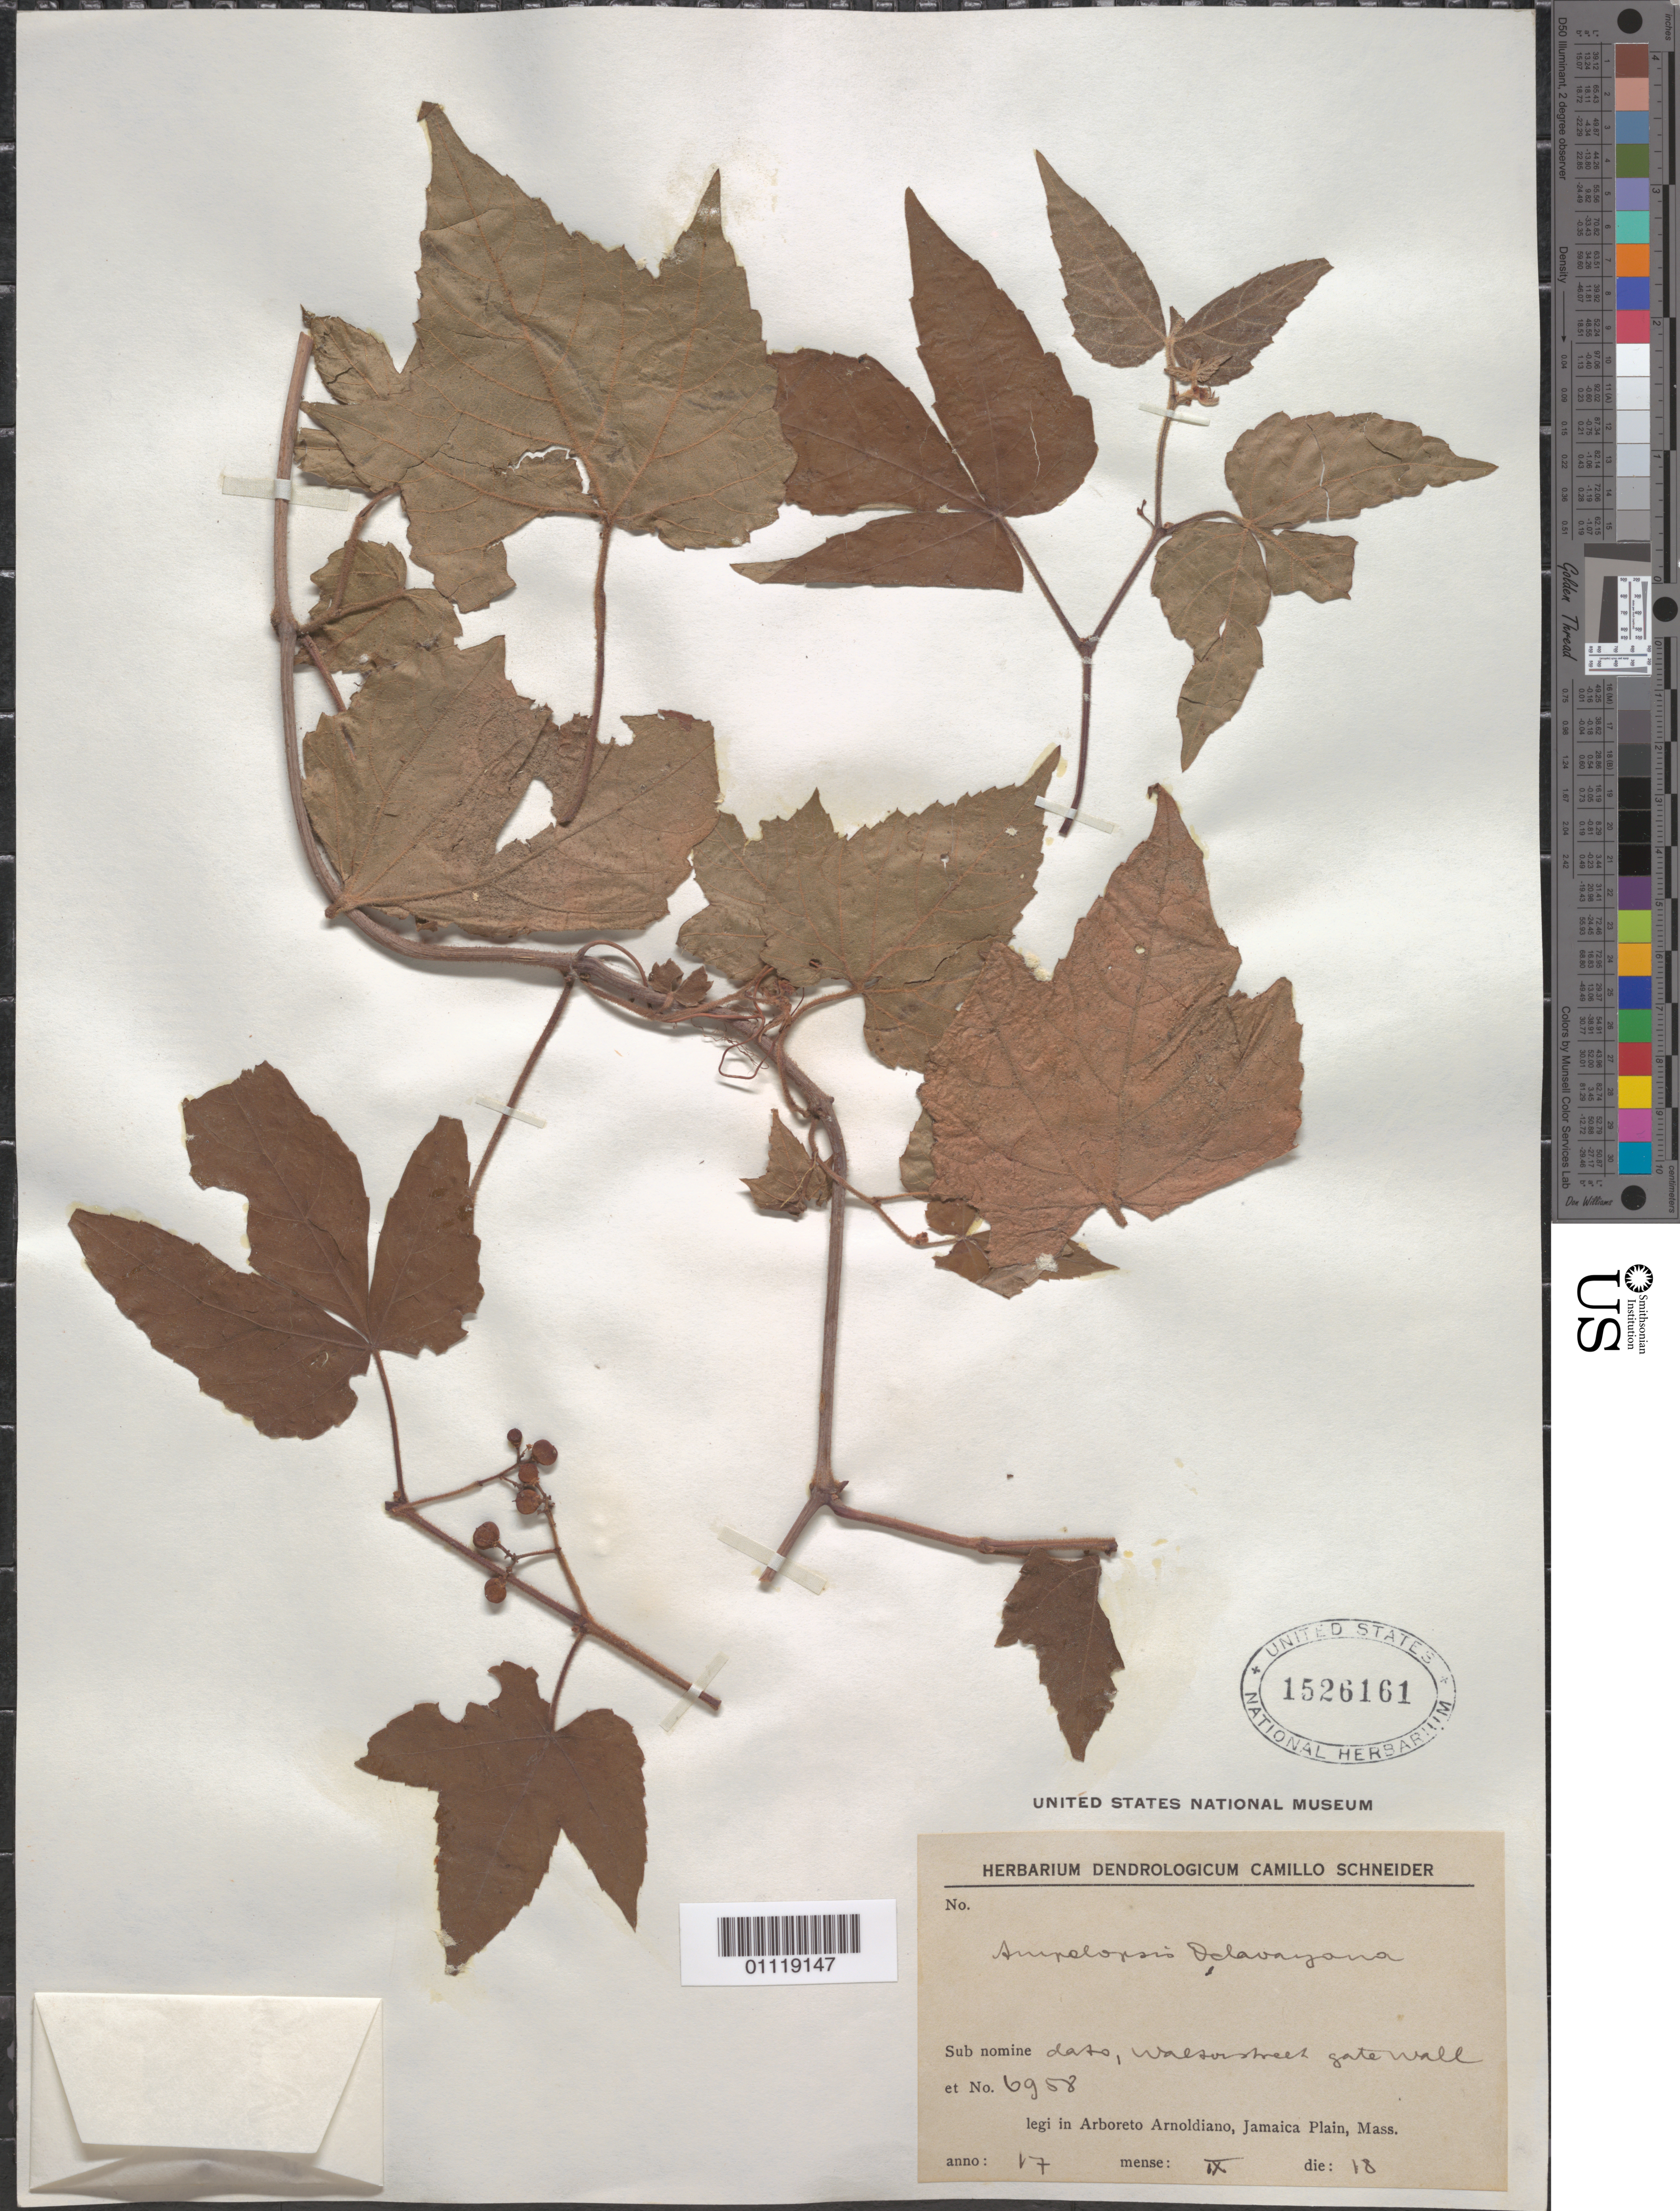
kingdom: Plantae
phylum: Tracheophyta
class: Magnoliopsida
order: Vitales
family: Vitaceae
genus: Ampelopsis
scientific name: Ampelopsis delavayana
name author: Planch.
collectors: C. W. Schneider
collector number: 6958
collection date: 1918-09-17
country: China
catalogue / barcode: US 1526161